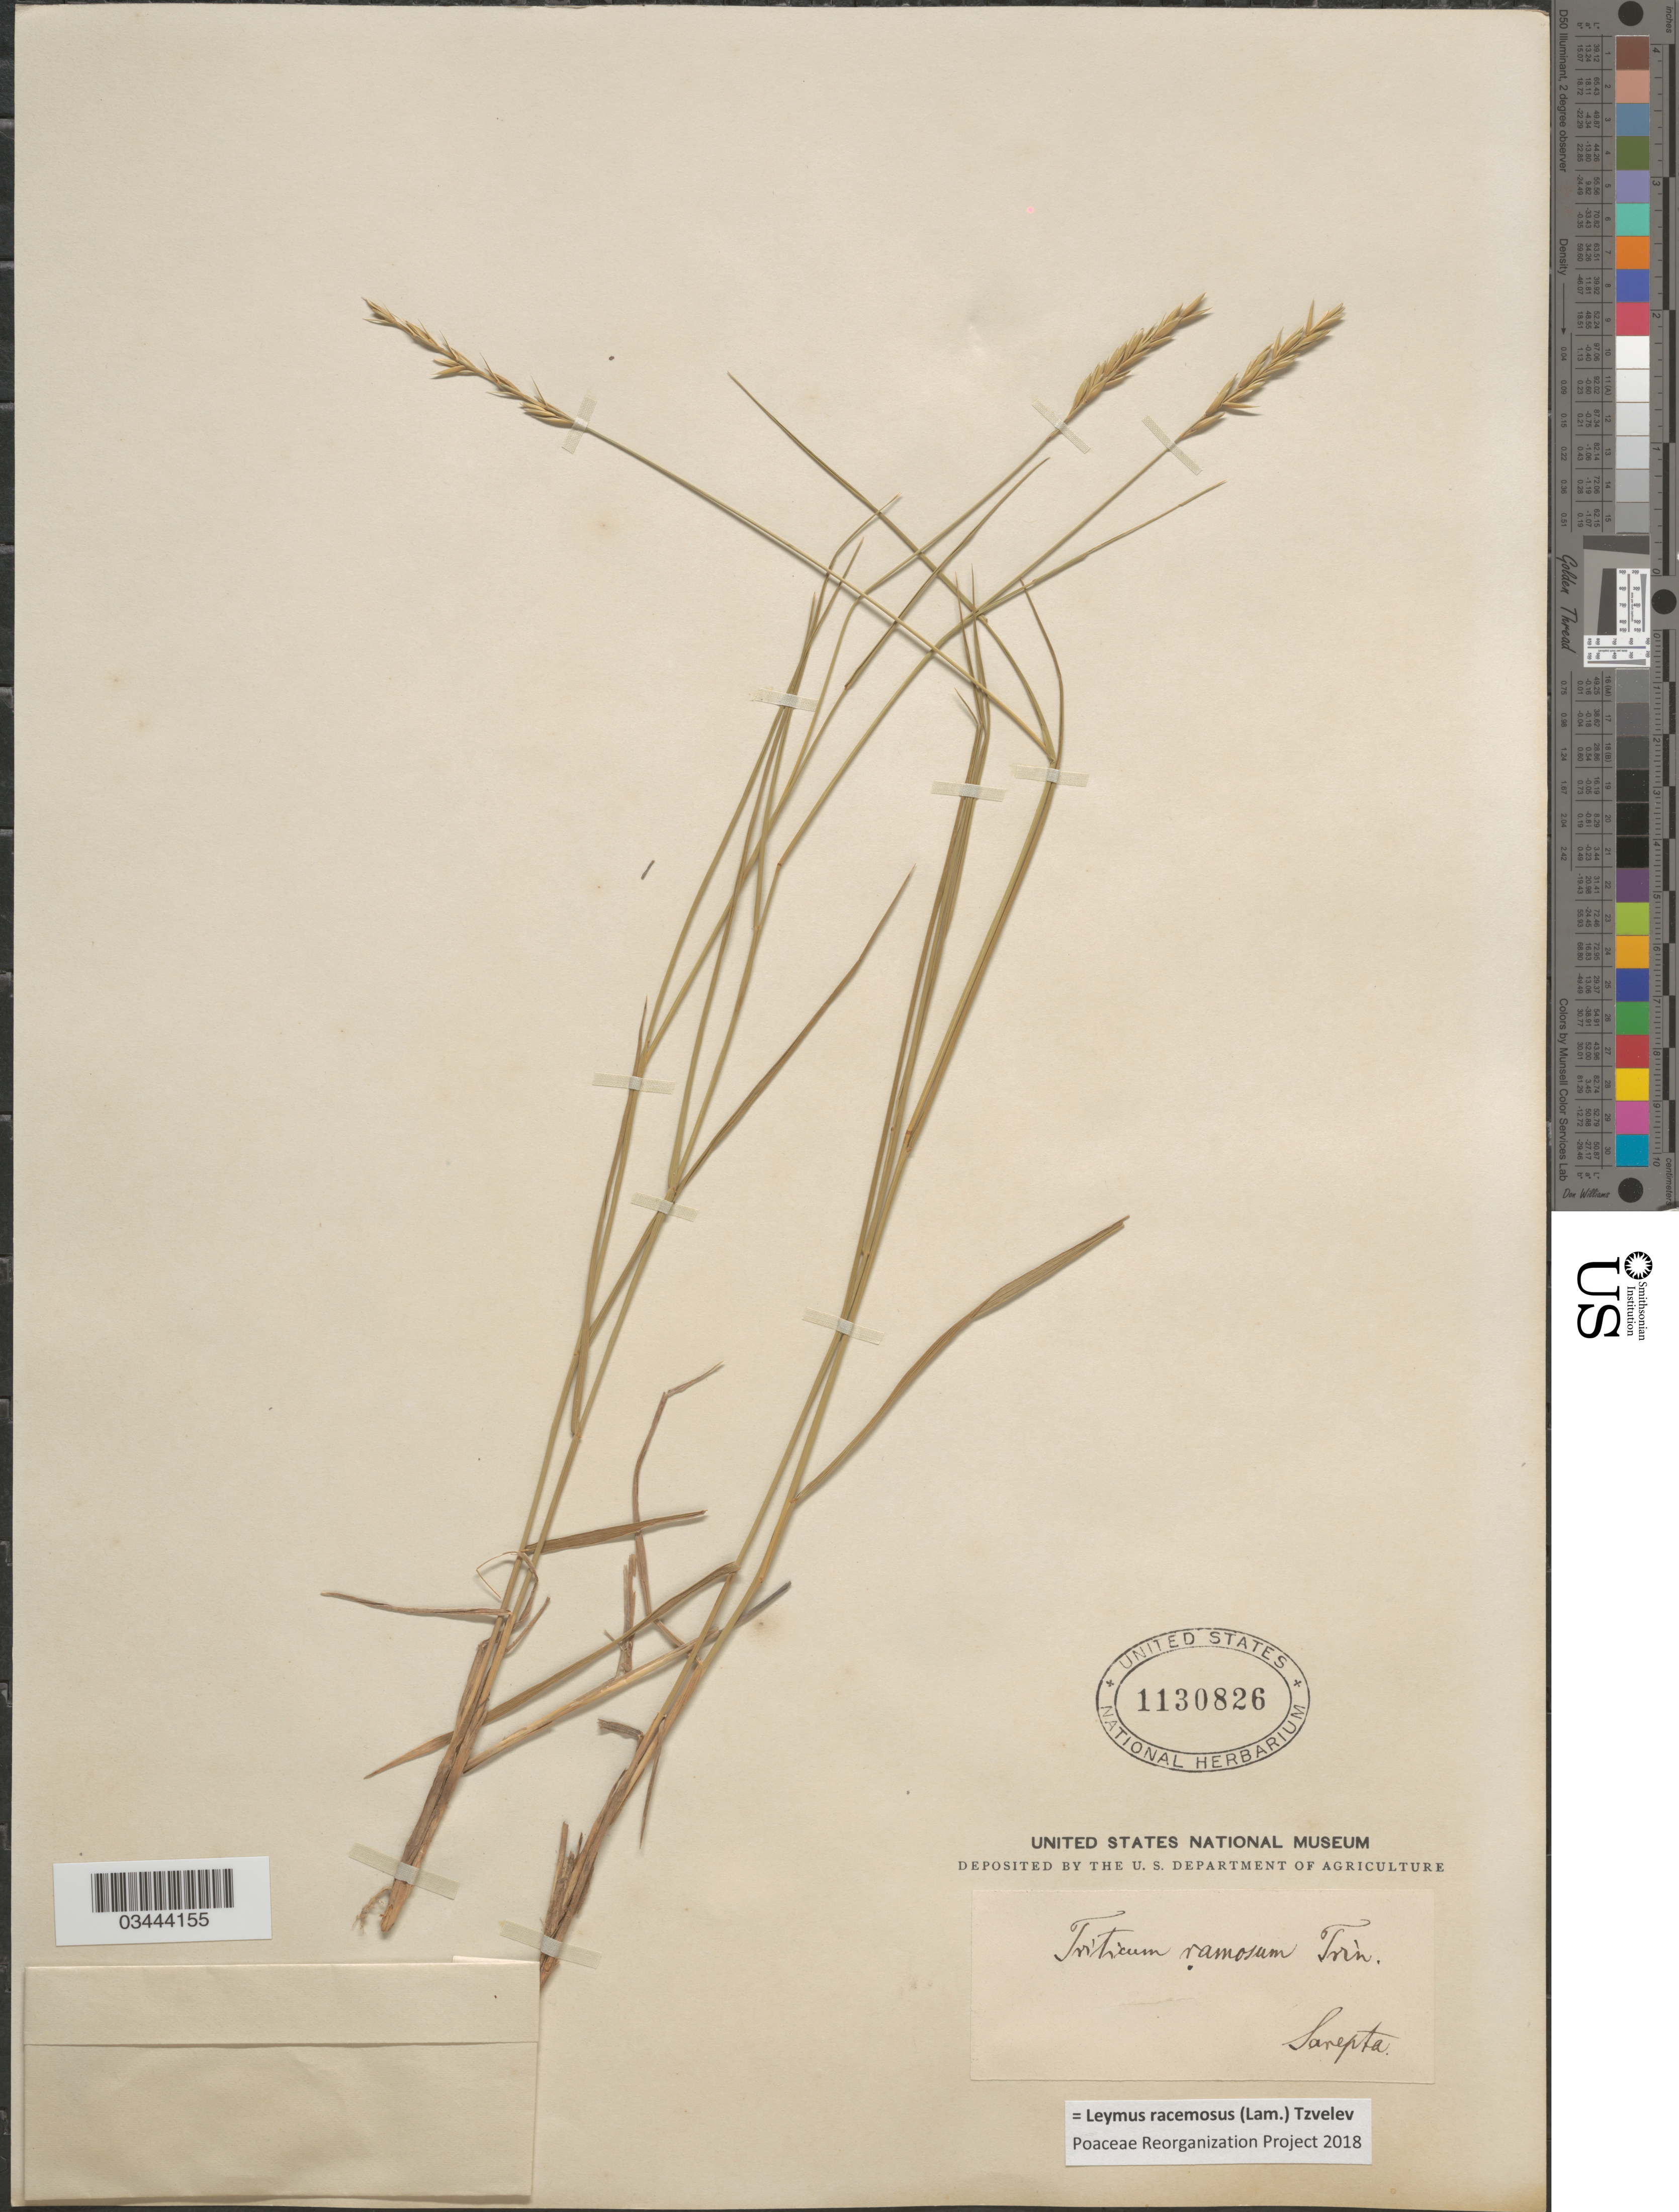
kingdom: Plantae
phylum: Tracheophyta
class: Liliopsida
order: Poales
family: Poaceae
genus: Leymus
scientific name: Leymus racemosus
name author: (Lam.) Tzvelev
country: Russian Federation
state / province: Volgograd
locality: Sarepta.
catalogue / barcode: US 1130826